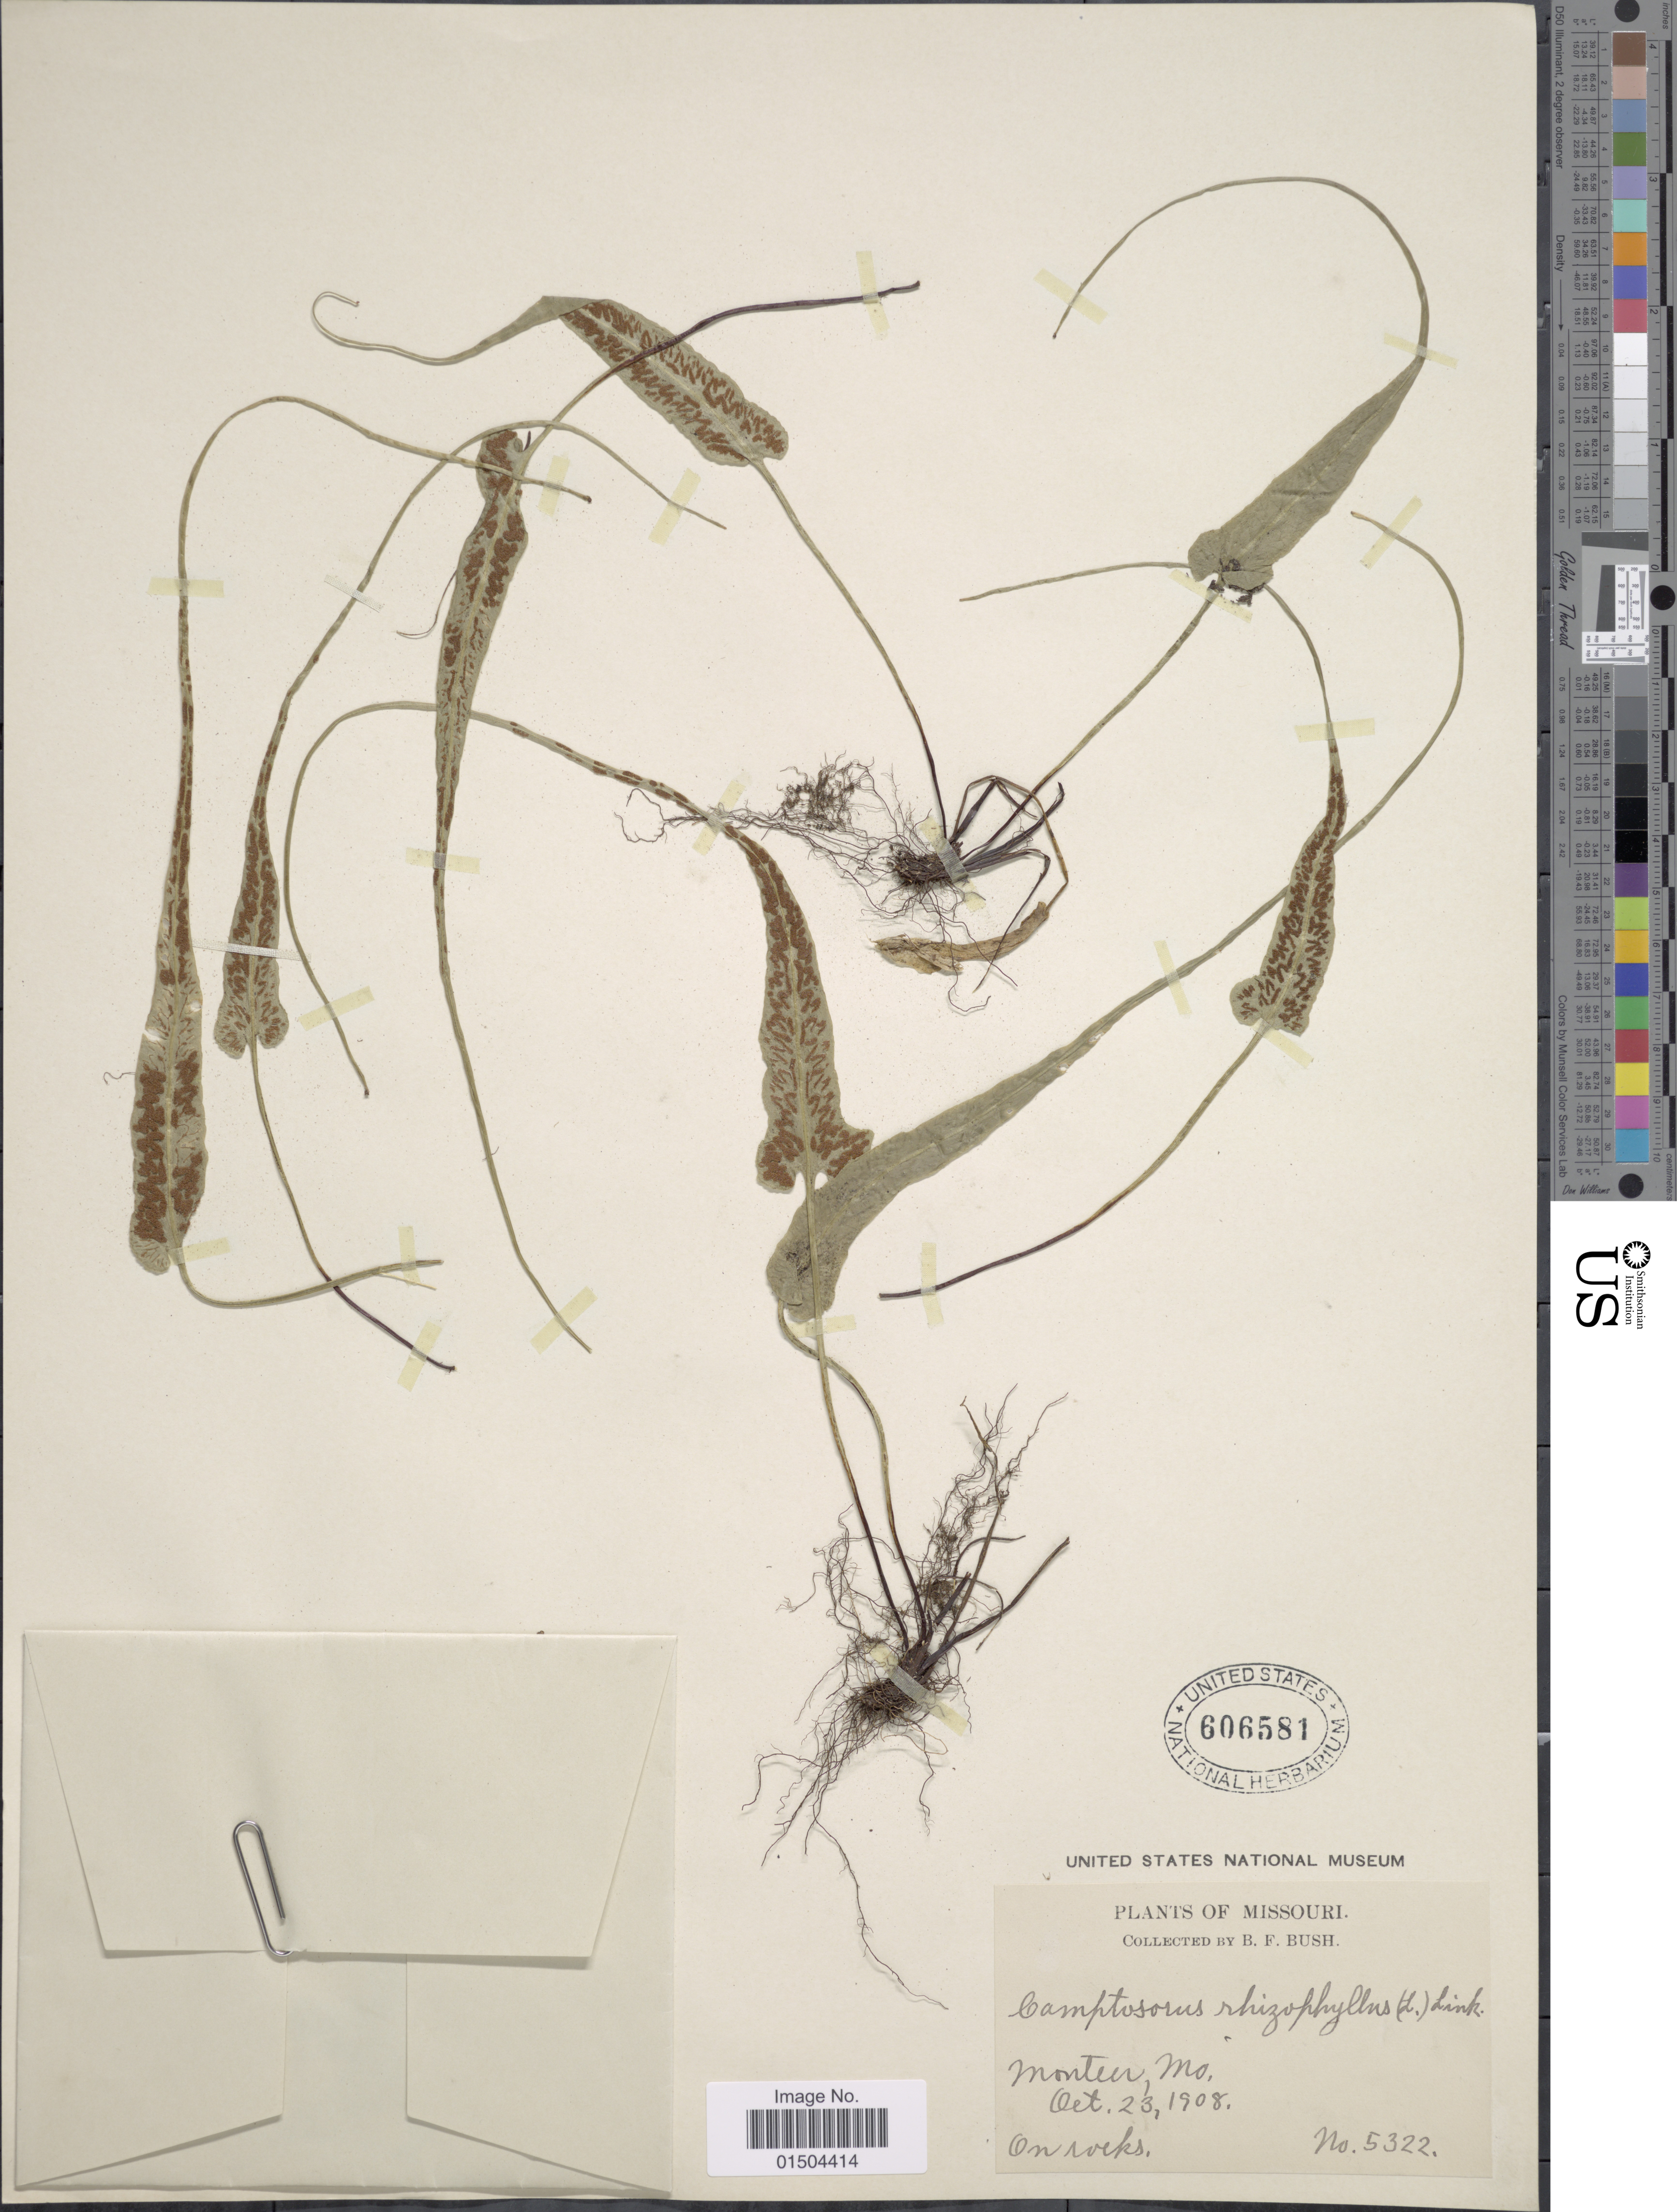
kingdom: Plantae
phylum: Tracheophyta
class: Polypodiopsida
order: Polypodiales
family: Aspleniaceae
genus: Asplenium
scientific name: Asplenium rhizophyllum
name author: L.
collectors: B. F. Bush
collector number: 5322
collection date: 1908-10-23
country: United States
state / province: Missouri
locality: Monteer.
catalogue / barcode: US 606581